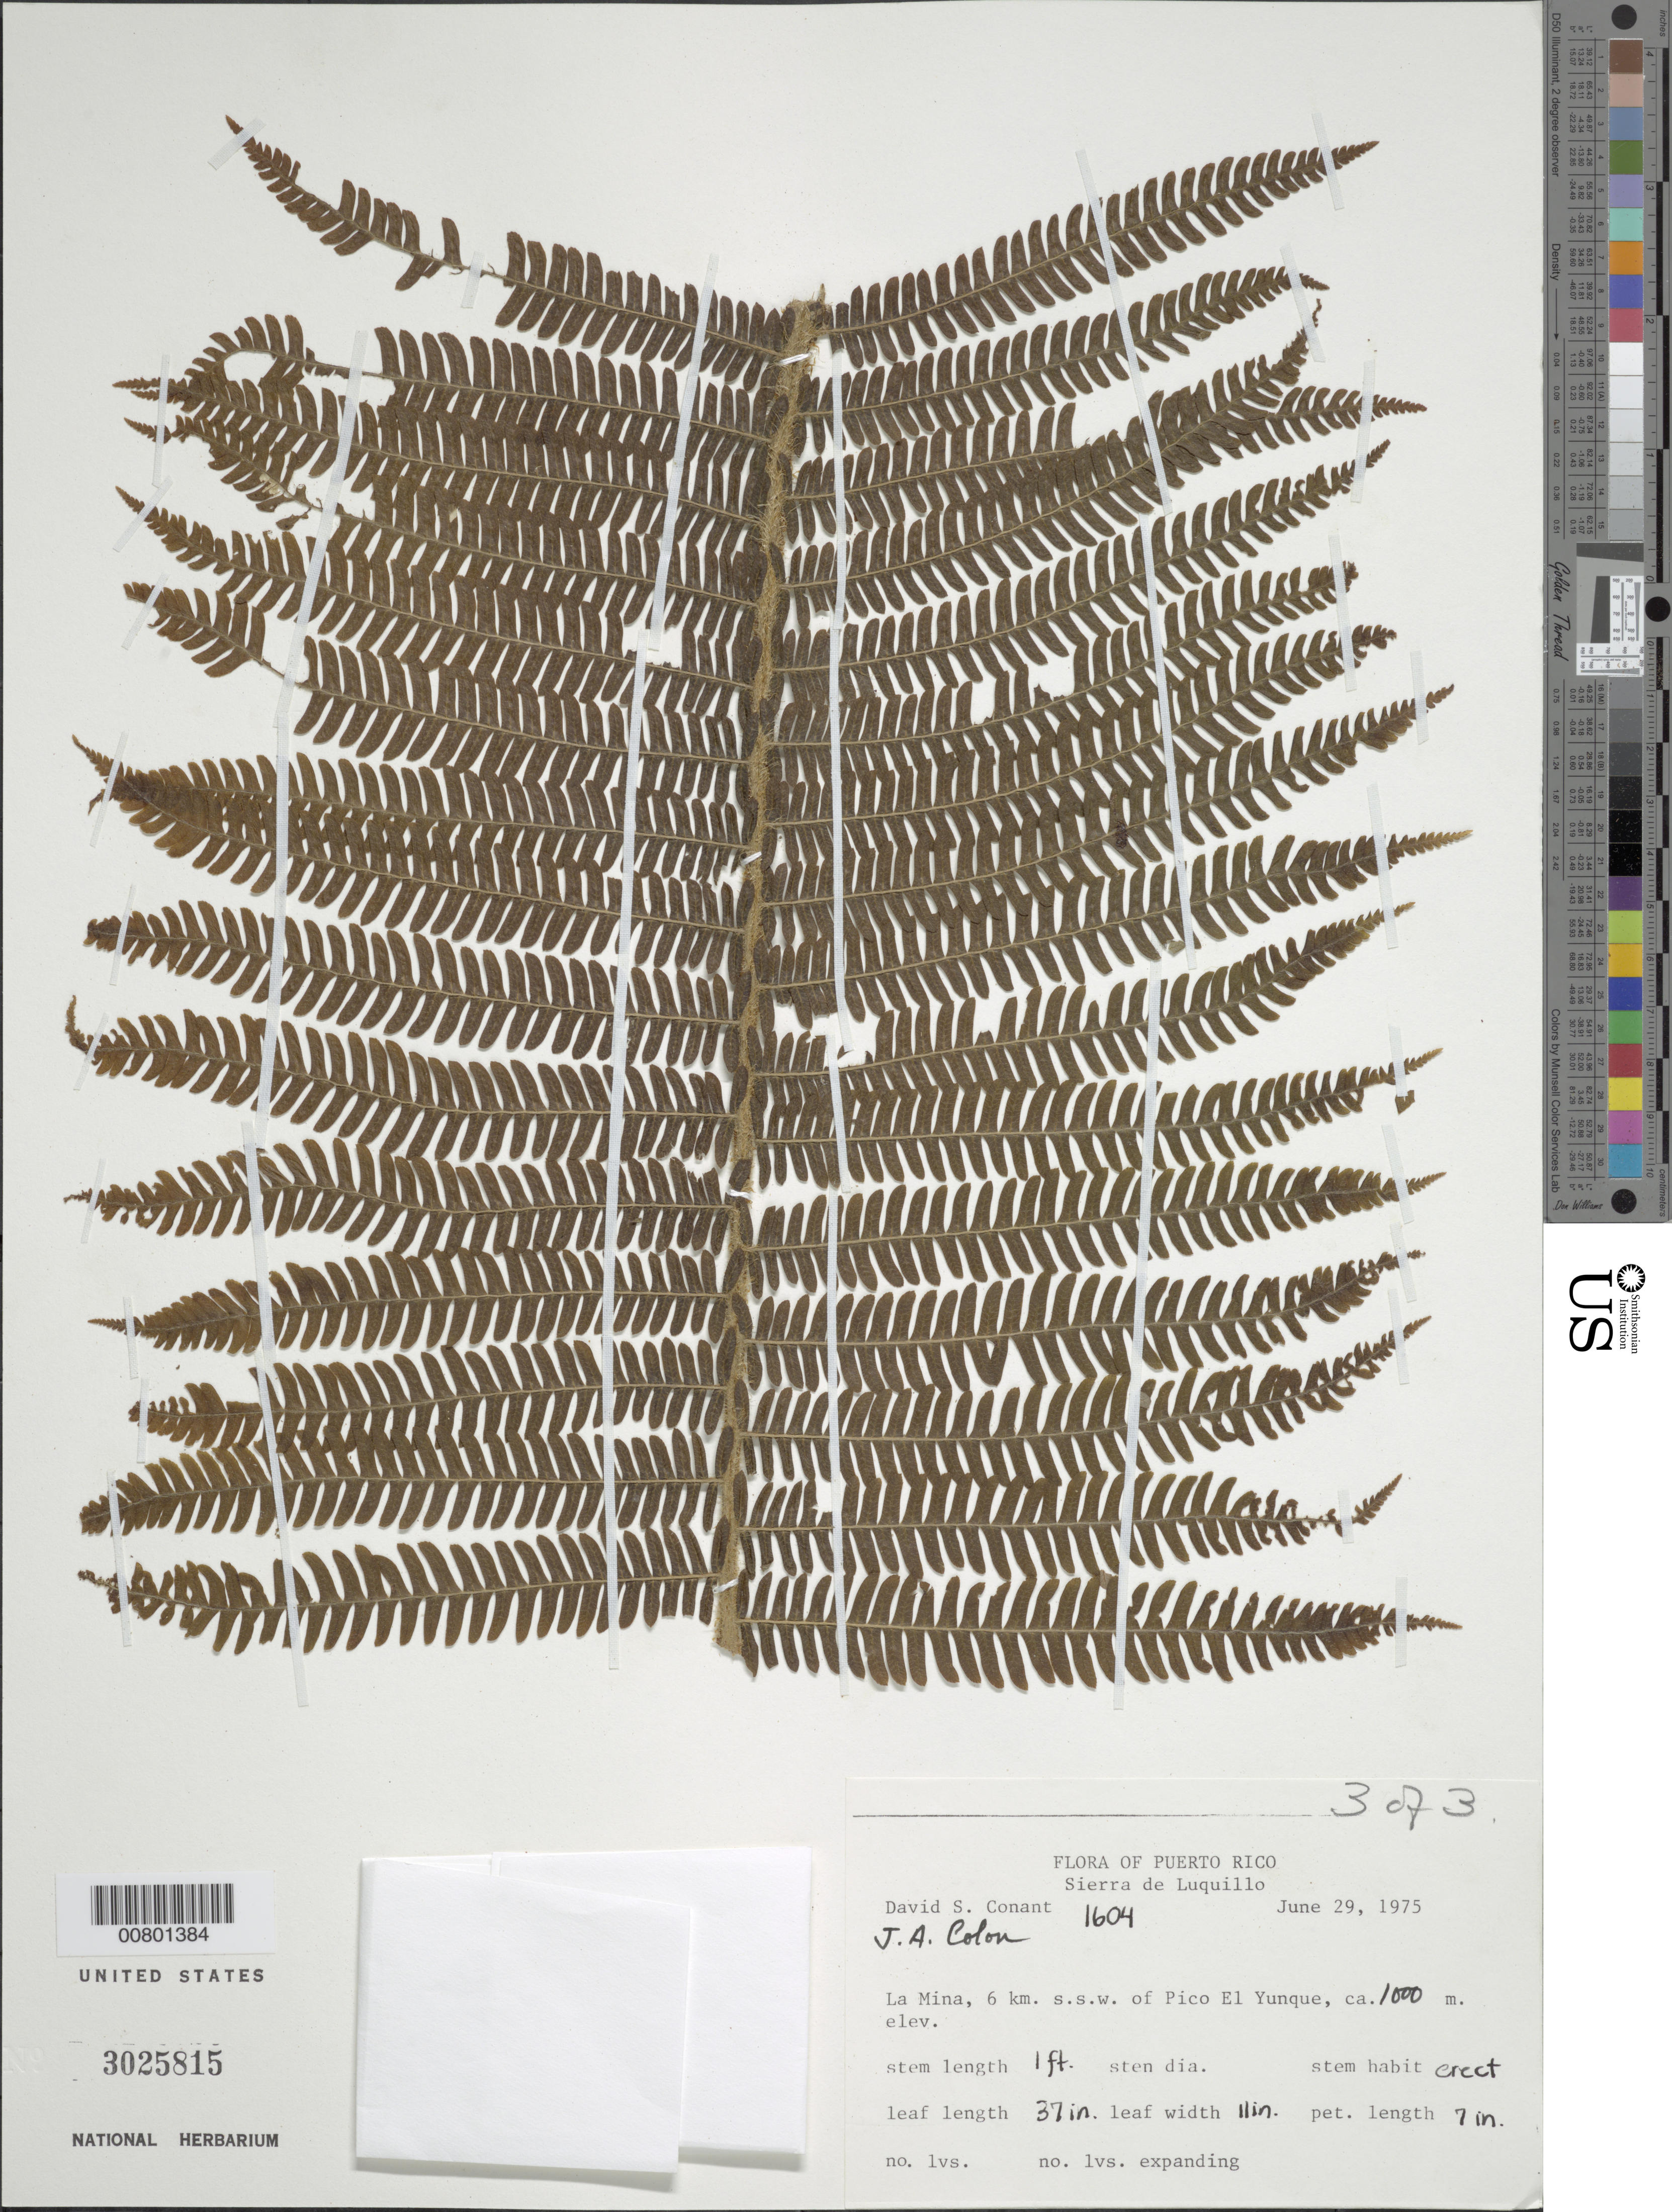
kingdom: Plantae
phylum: Tracheophyta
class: Polypodiopsida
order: Cyatheales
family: Cyatheaceae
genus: Alsophila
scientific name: Alsophila sp.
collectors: D. S. Conant & J. Colon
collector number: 1604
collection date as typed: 29 Jun 1975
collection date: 1975-06-29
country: Puerto Rico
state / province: Río Grande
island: Puerto Rico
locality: La Mina, 6 km SSW of Pico El Yunque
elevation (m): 1000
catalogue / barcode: US 3025815